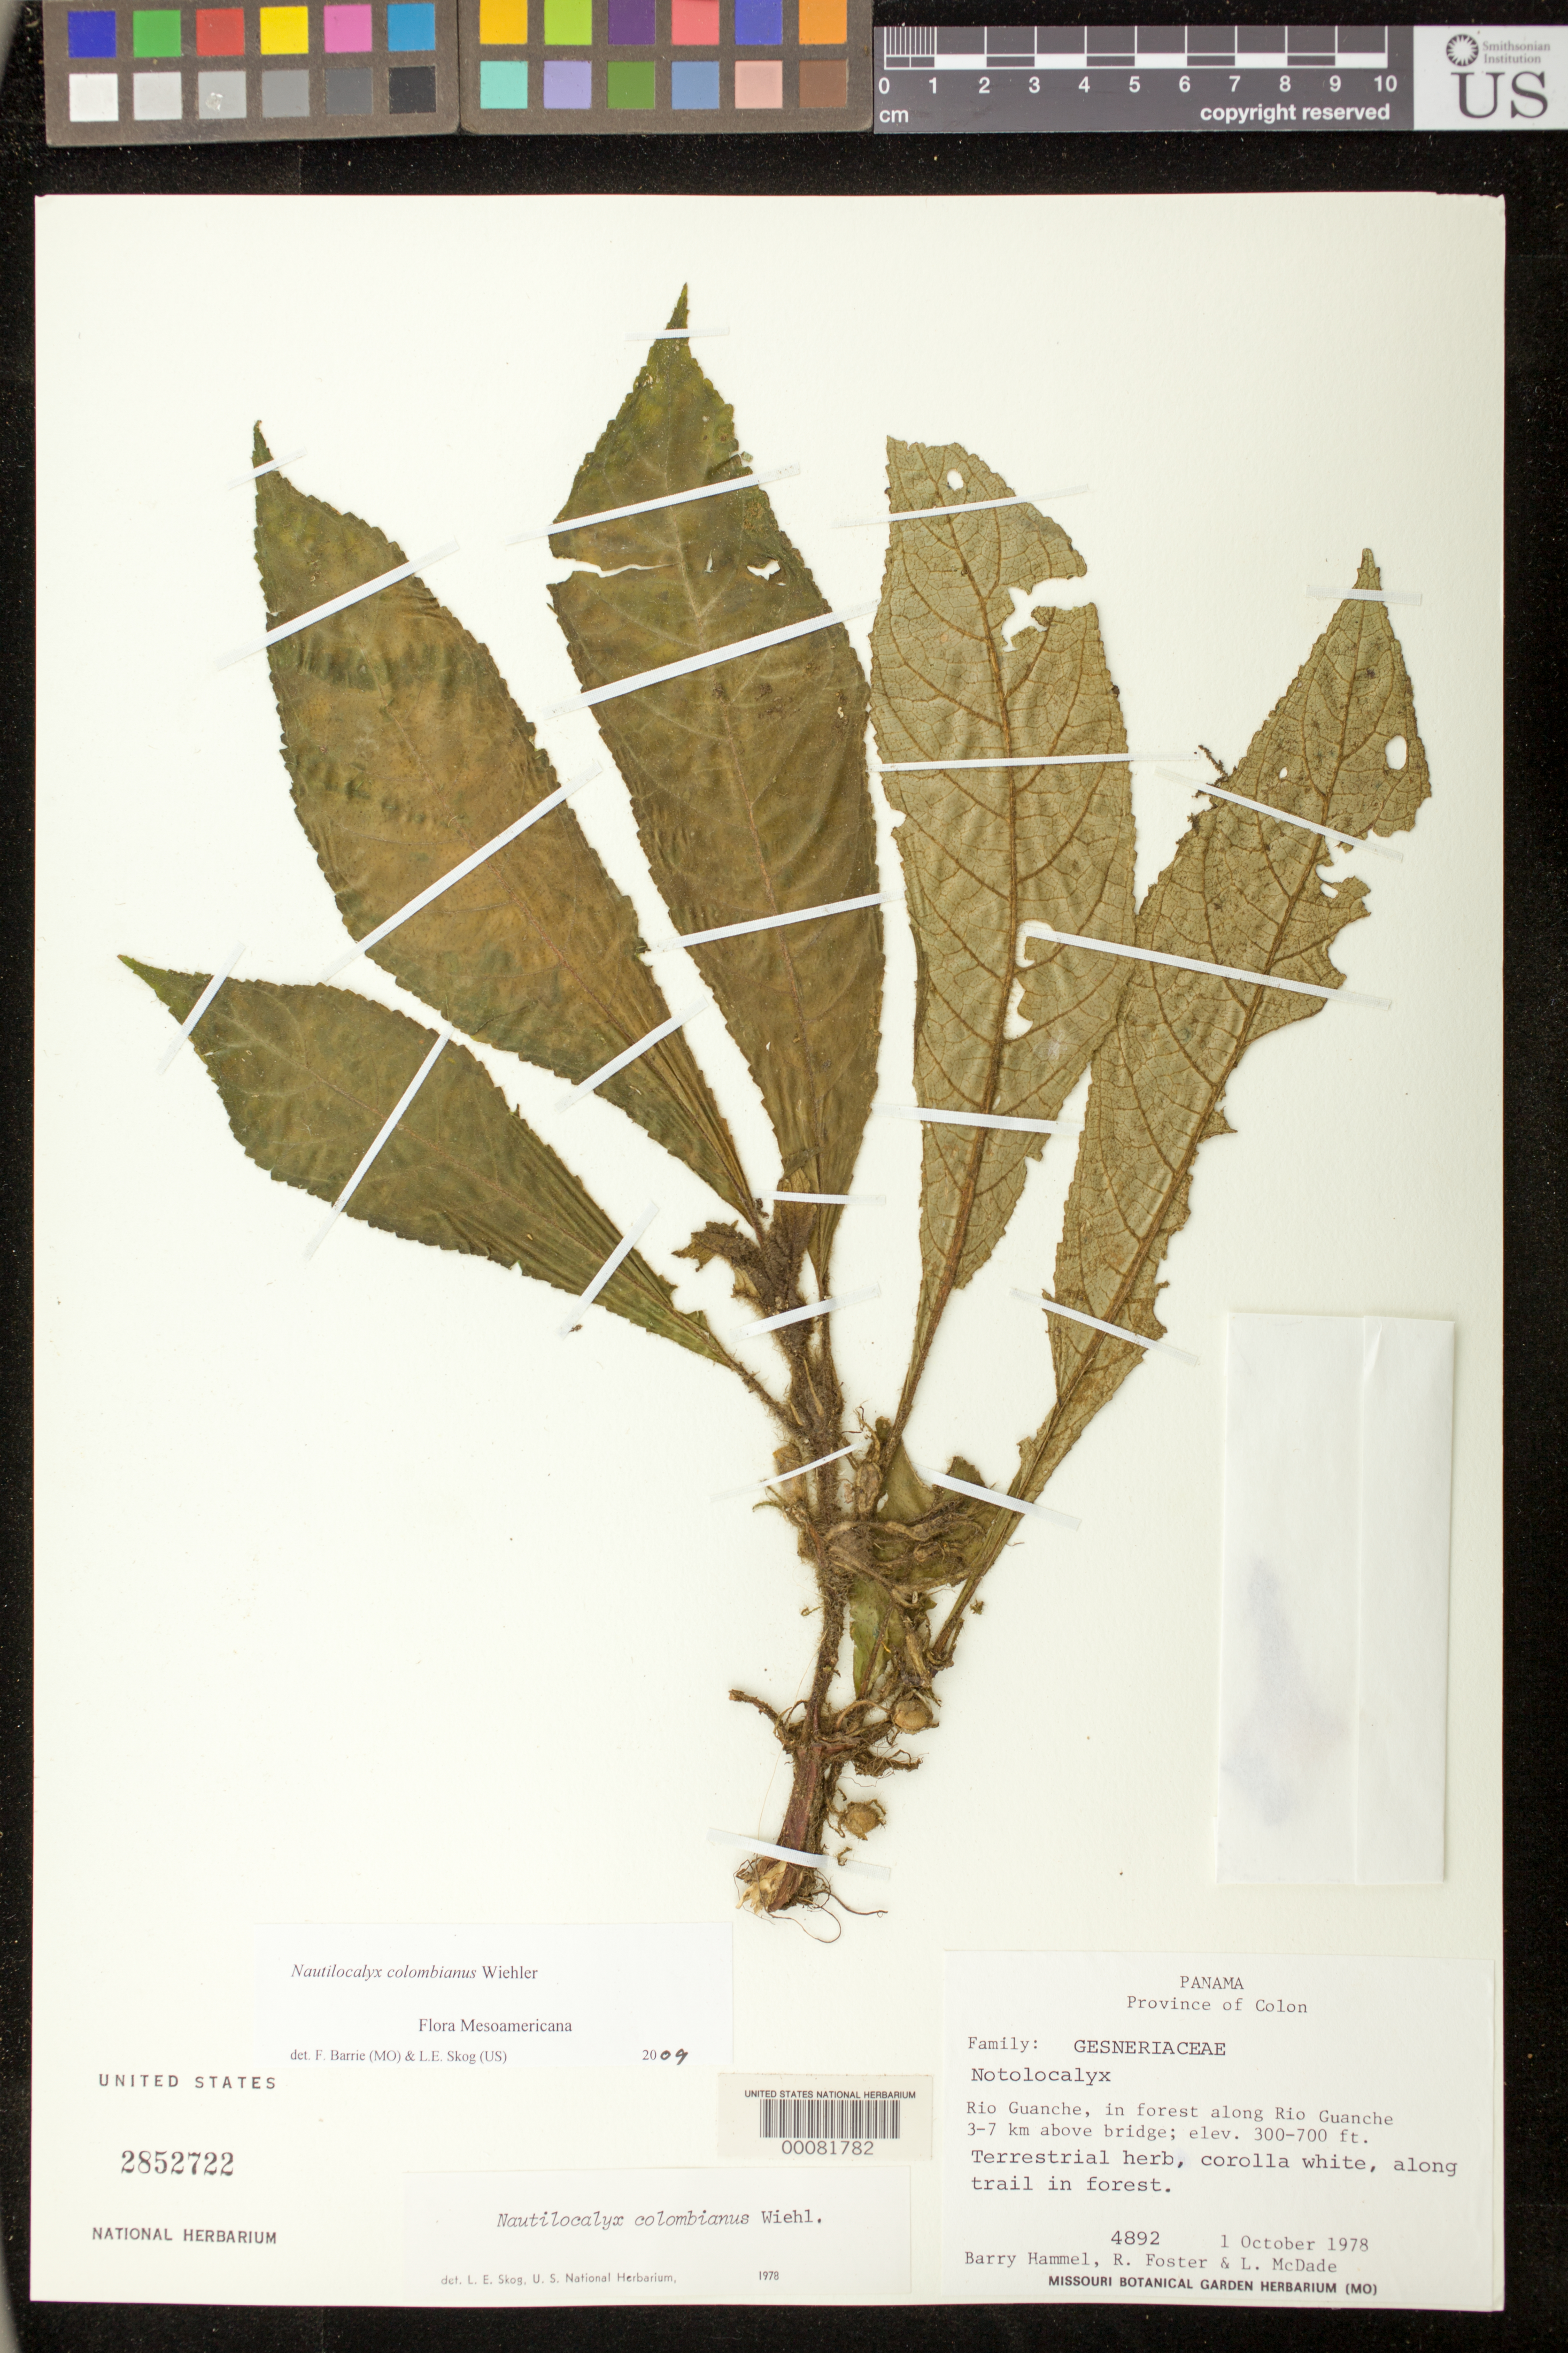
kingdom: Plantae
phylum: Tracheophyta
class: Magnoliopsida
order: Lamiales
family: Gesneriaceae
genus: Nautilocalyx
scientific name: Nautilocalyx colombianus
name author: Wiehler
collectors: B. Hammel, R. Foster & L. McDade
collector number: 4892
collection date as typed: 01 Oct 1978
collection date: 1978-10-01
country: Panama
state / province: Colón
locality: Rio Guanche, along Rio Guanche 3-7 km above bridge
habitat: Along trail in forest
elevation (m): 91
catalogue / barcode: US 2852722